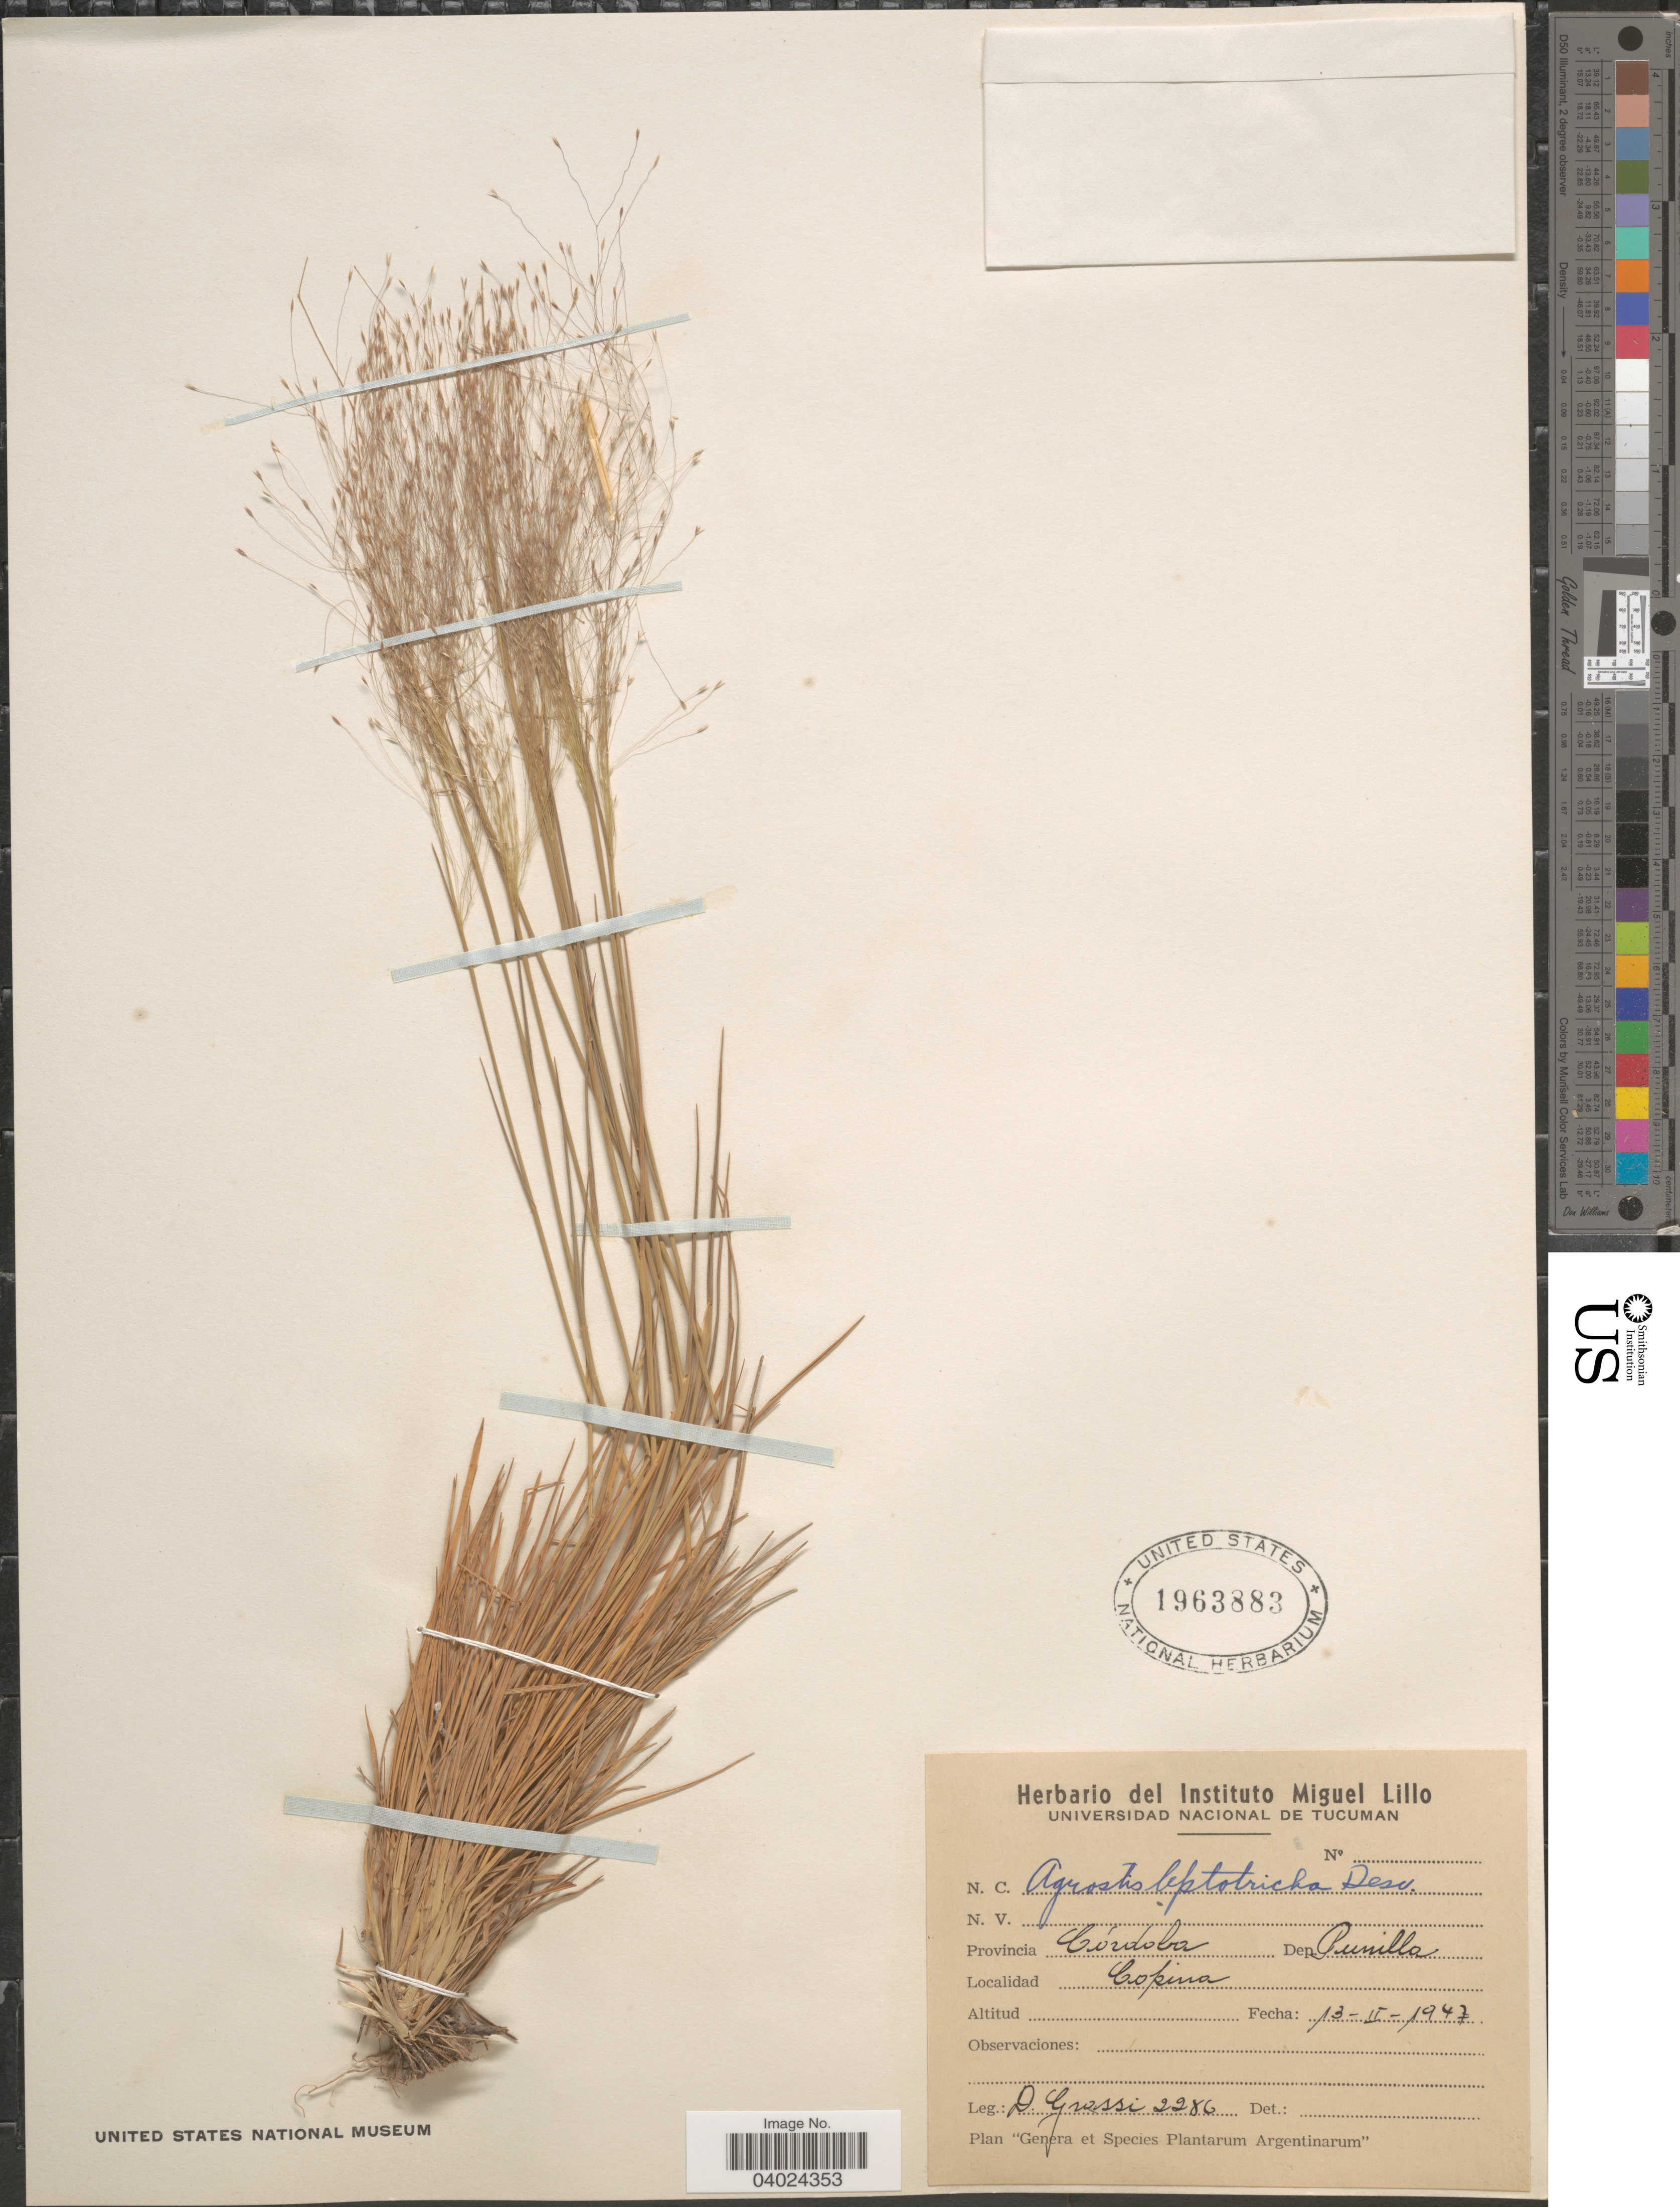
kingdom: Plantae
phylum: Tracheophyta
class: Liliopsida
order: Poales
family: Poaceae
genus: Agrostis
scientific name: Agrostis leptotricha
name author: É. Desv.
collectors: D. Grossi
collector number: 2286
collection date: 1947-02-13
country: Argentina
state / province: Cordoba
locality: Dep. Punilla. Copina.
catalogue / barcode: US 1963883